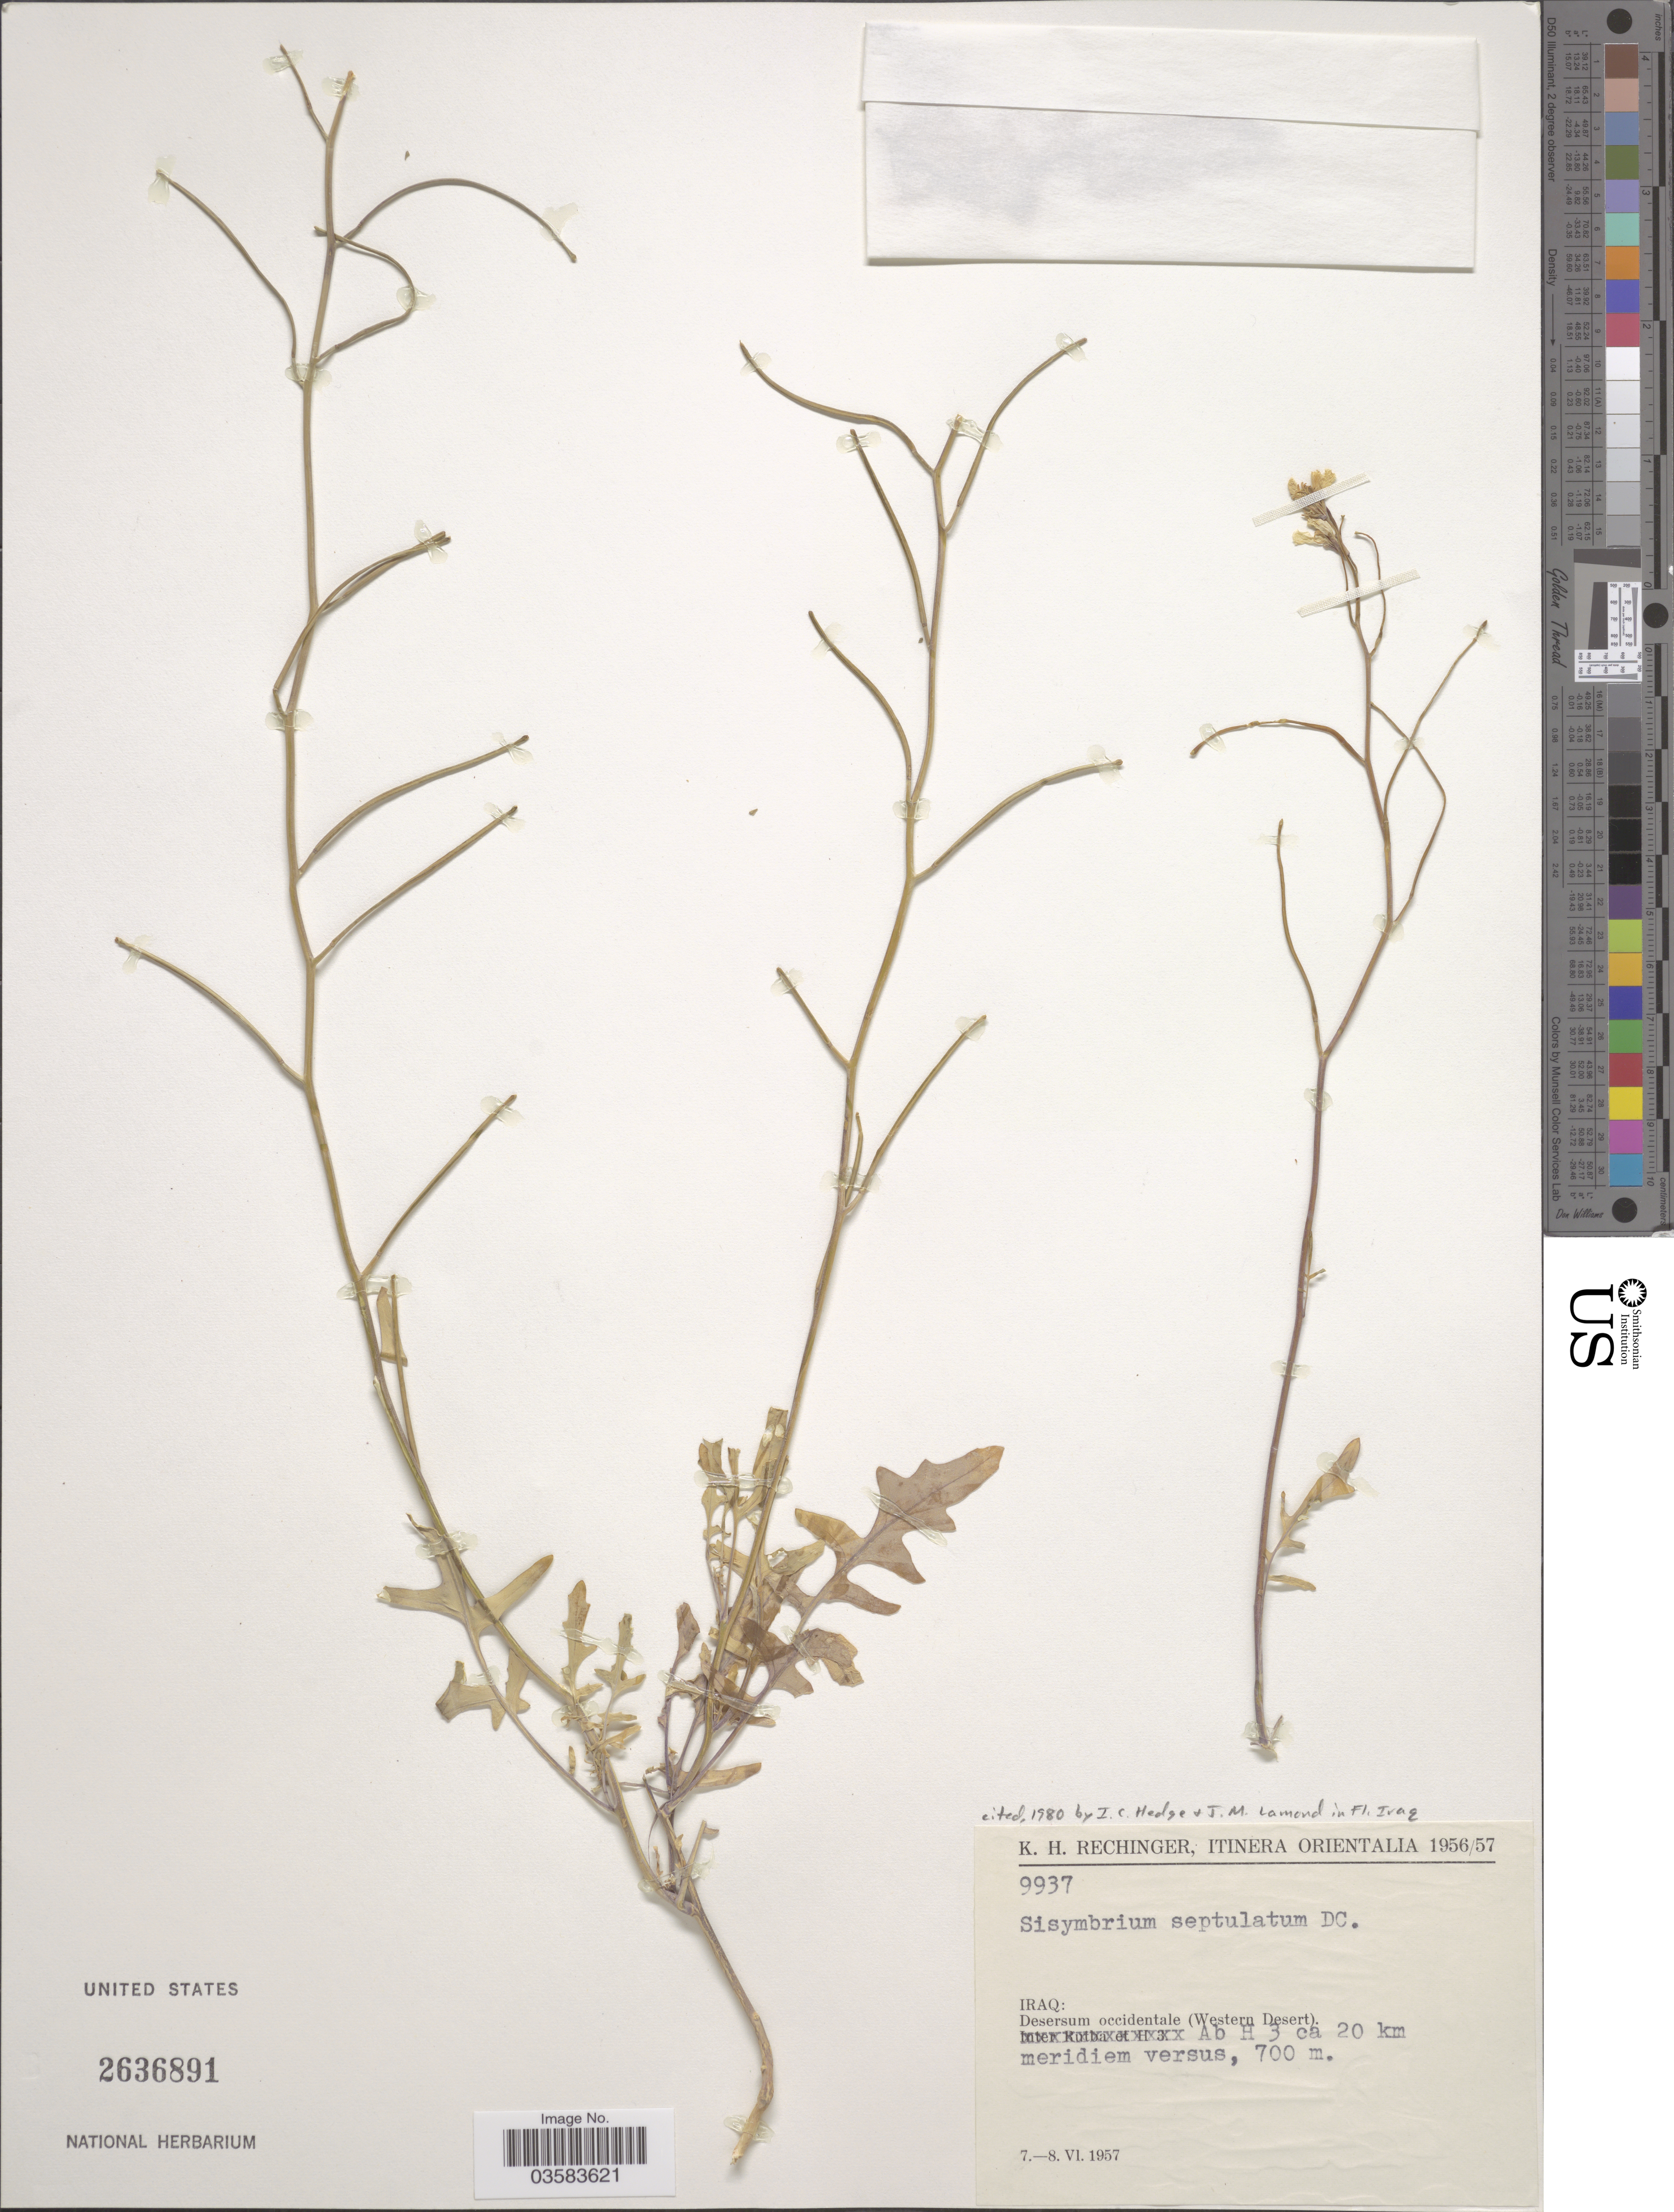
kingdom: Plantae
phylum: Tracheophyta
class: Magnoliopsida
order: Brassicales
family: Brassicaceae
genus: Sisymbrium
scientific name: Sisymbrium septulatum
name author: DC.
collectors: K. H. Rechinger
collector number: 9937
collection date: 1957-06-07/1957-06-08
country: Iraq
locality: Itinera Orientalia. Desersum occidentale (Western Desert). Ab H 3 ca 20 km meridiem versus.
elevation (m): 700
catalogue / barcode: US 2636891